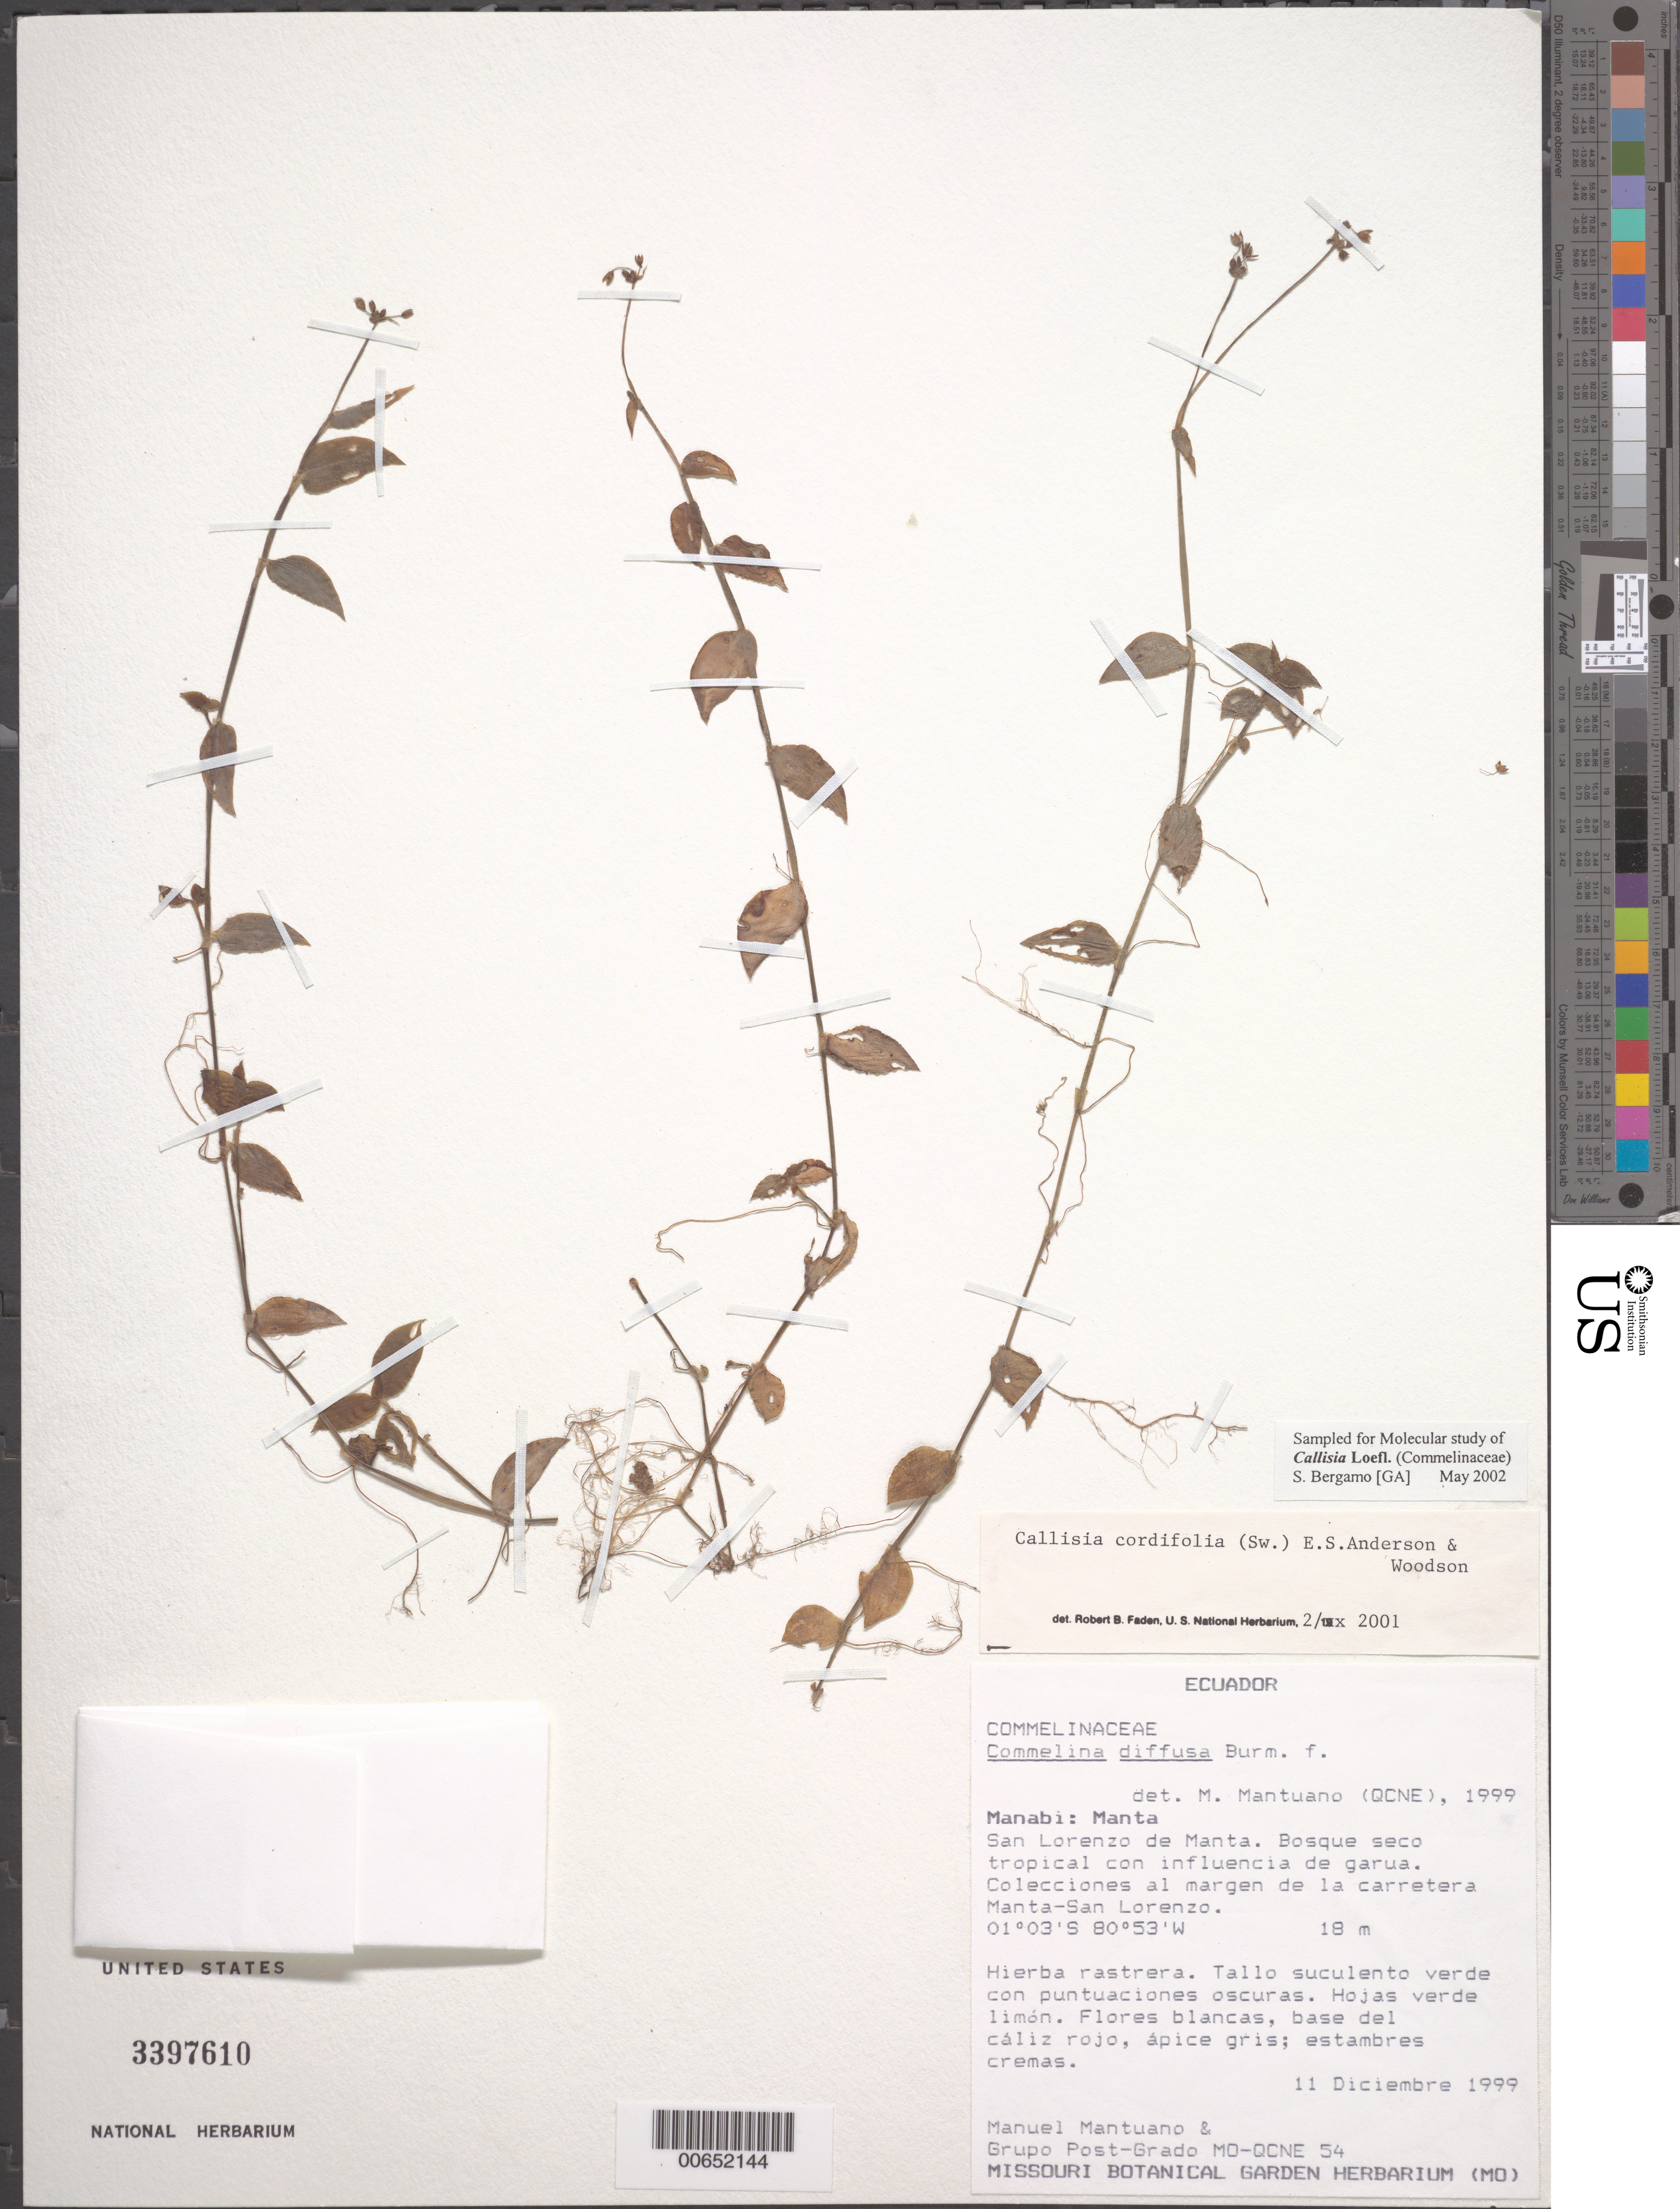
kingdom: Plantae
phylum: Tracheophyta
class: Liliopsida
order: Commelinales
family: Commelinaceae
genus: Callisia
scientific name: Callisia cordifolia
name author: (Sw.) E.S. Anderson & Woodson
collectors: M. Mantuano & Grupo Post Grad.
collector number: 541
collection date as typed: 11 Dec 1999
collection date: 1999-12-11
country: Ecuador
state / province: Manabí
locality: Manta, San Lorenzo de manta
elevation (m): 18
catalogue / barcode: US 3397610